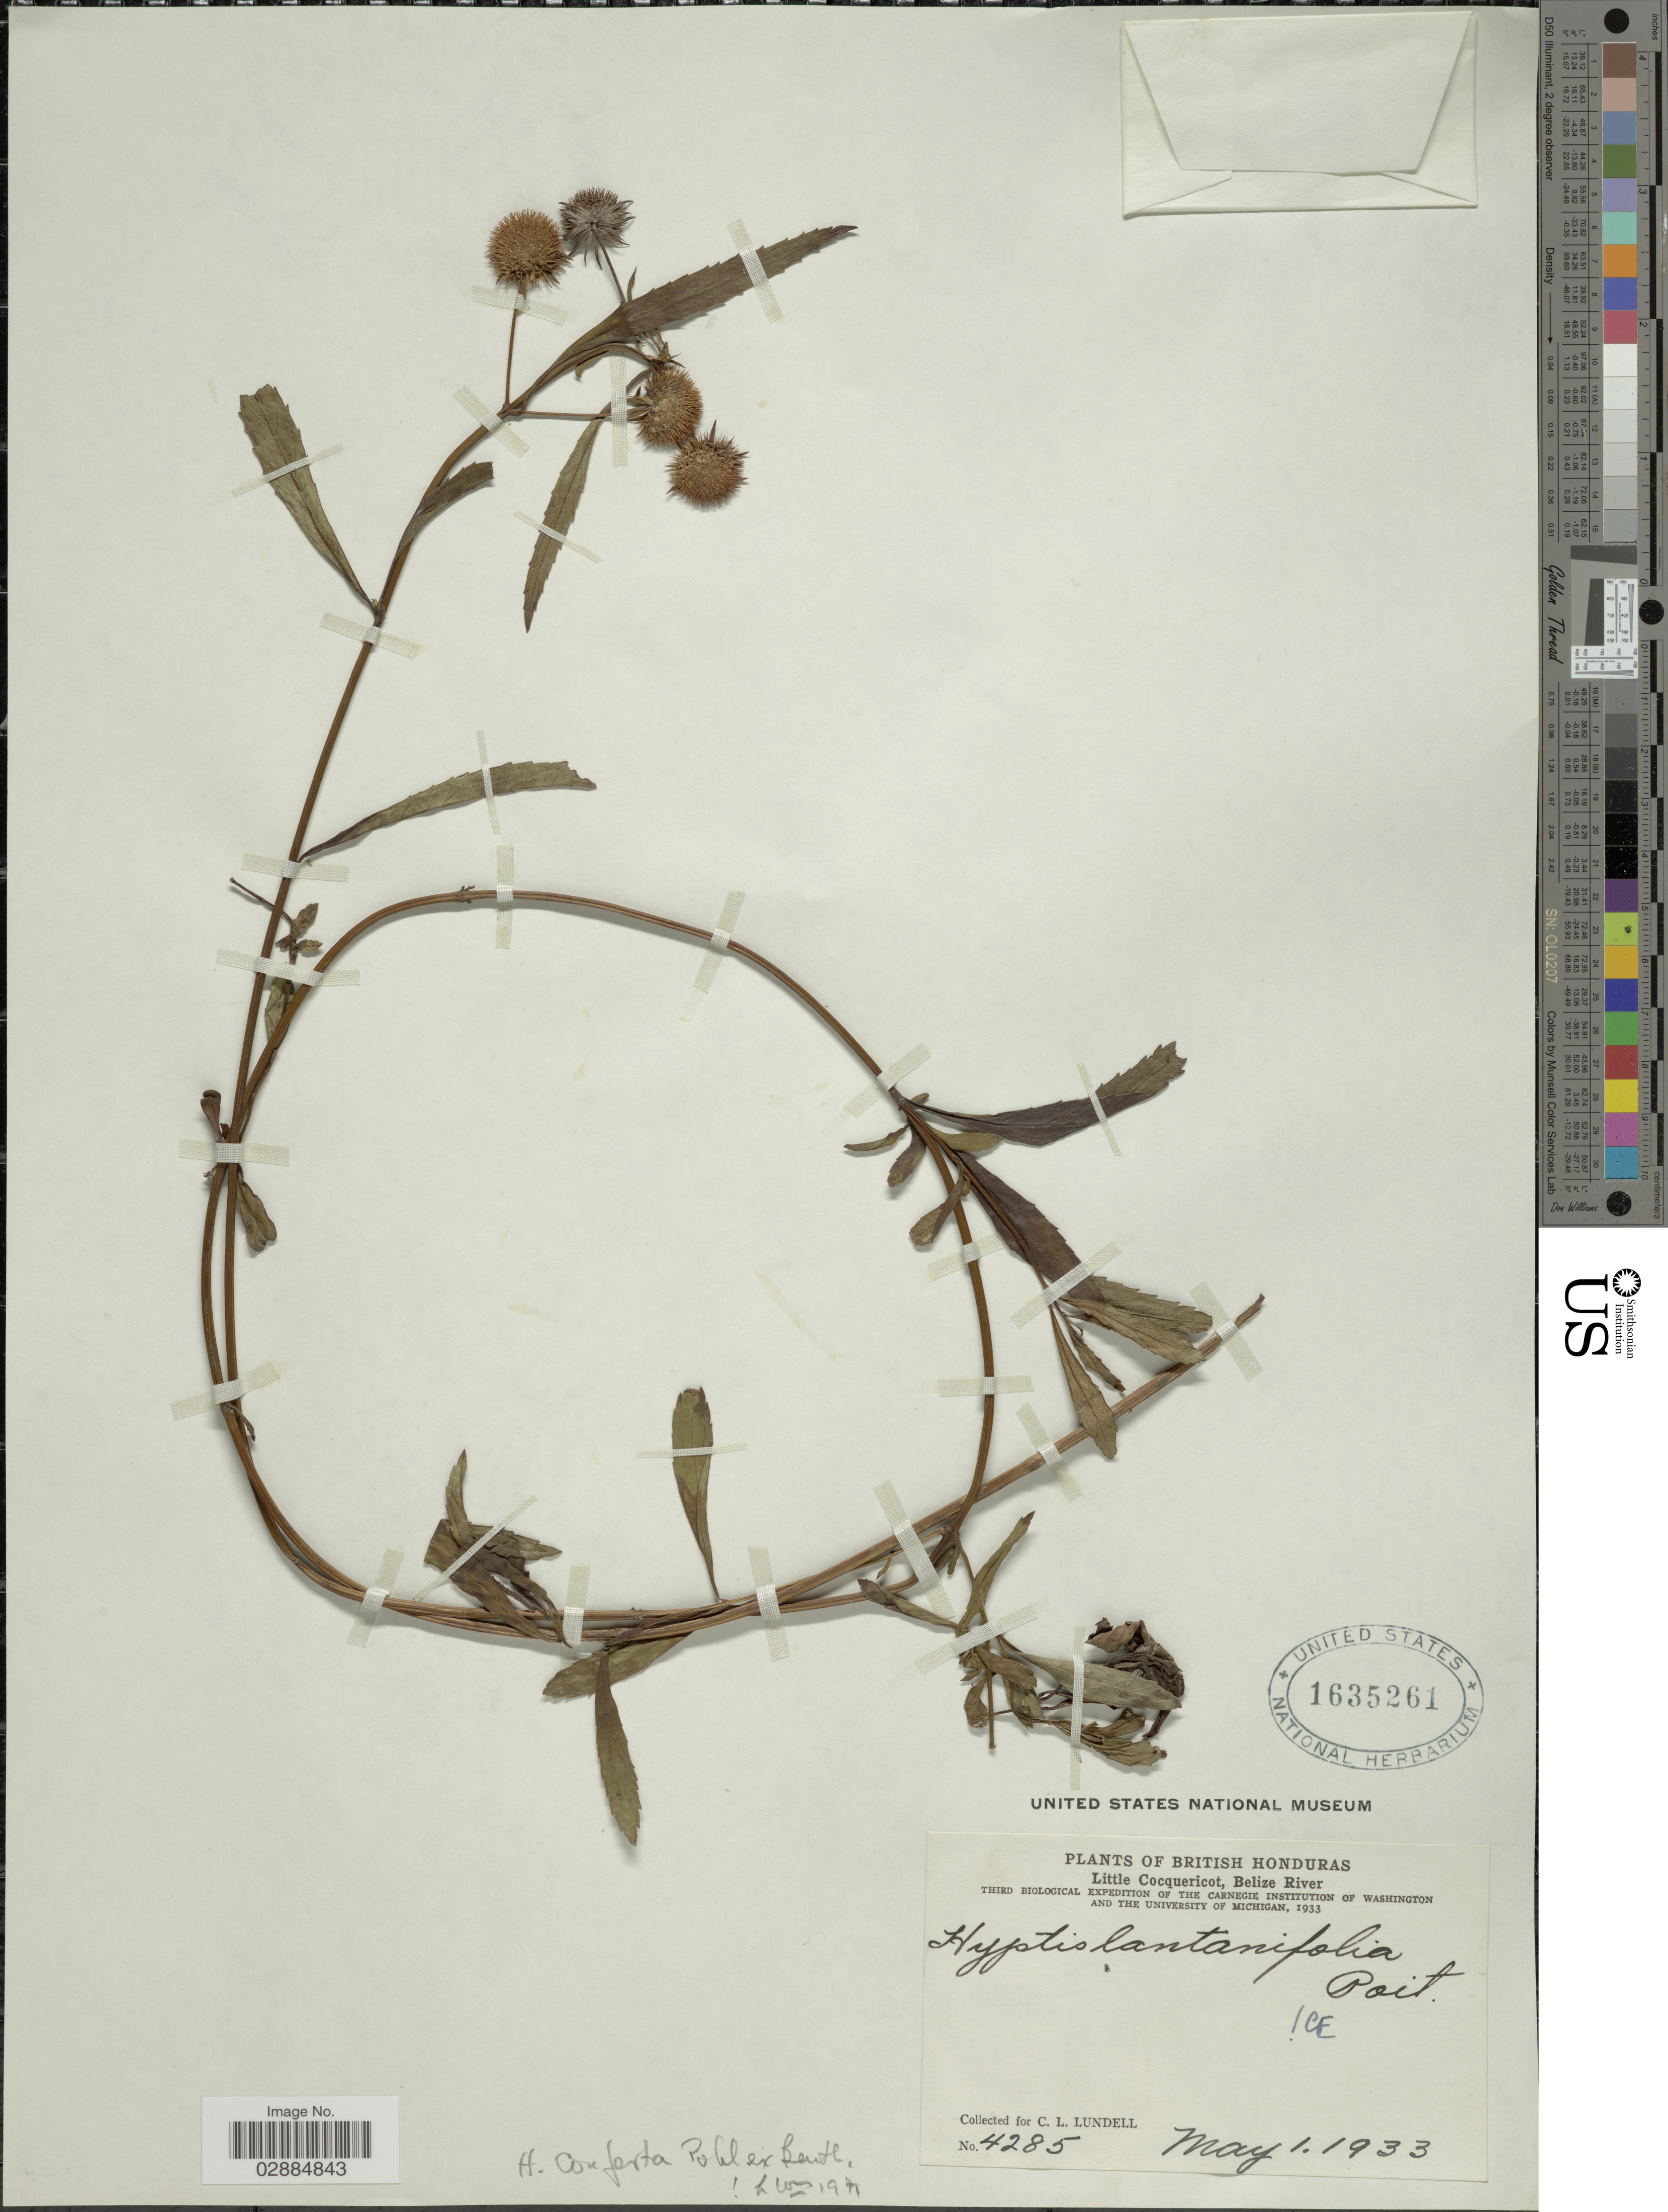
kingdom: Plantae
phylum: Tracheophyta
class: Magnoliopsida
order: Lamiales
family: Lamiaceae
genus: Hyptis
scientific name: Hyptis conferta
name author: Pohl ex Benth.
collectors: C. L. Lundell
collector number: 4285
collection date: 1933-05-01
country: Belize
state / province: Belize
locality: British Honduras, Little Cocquericot, Belize River.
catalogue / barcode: US 1635261